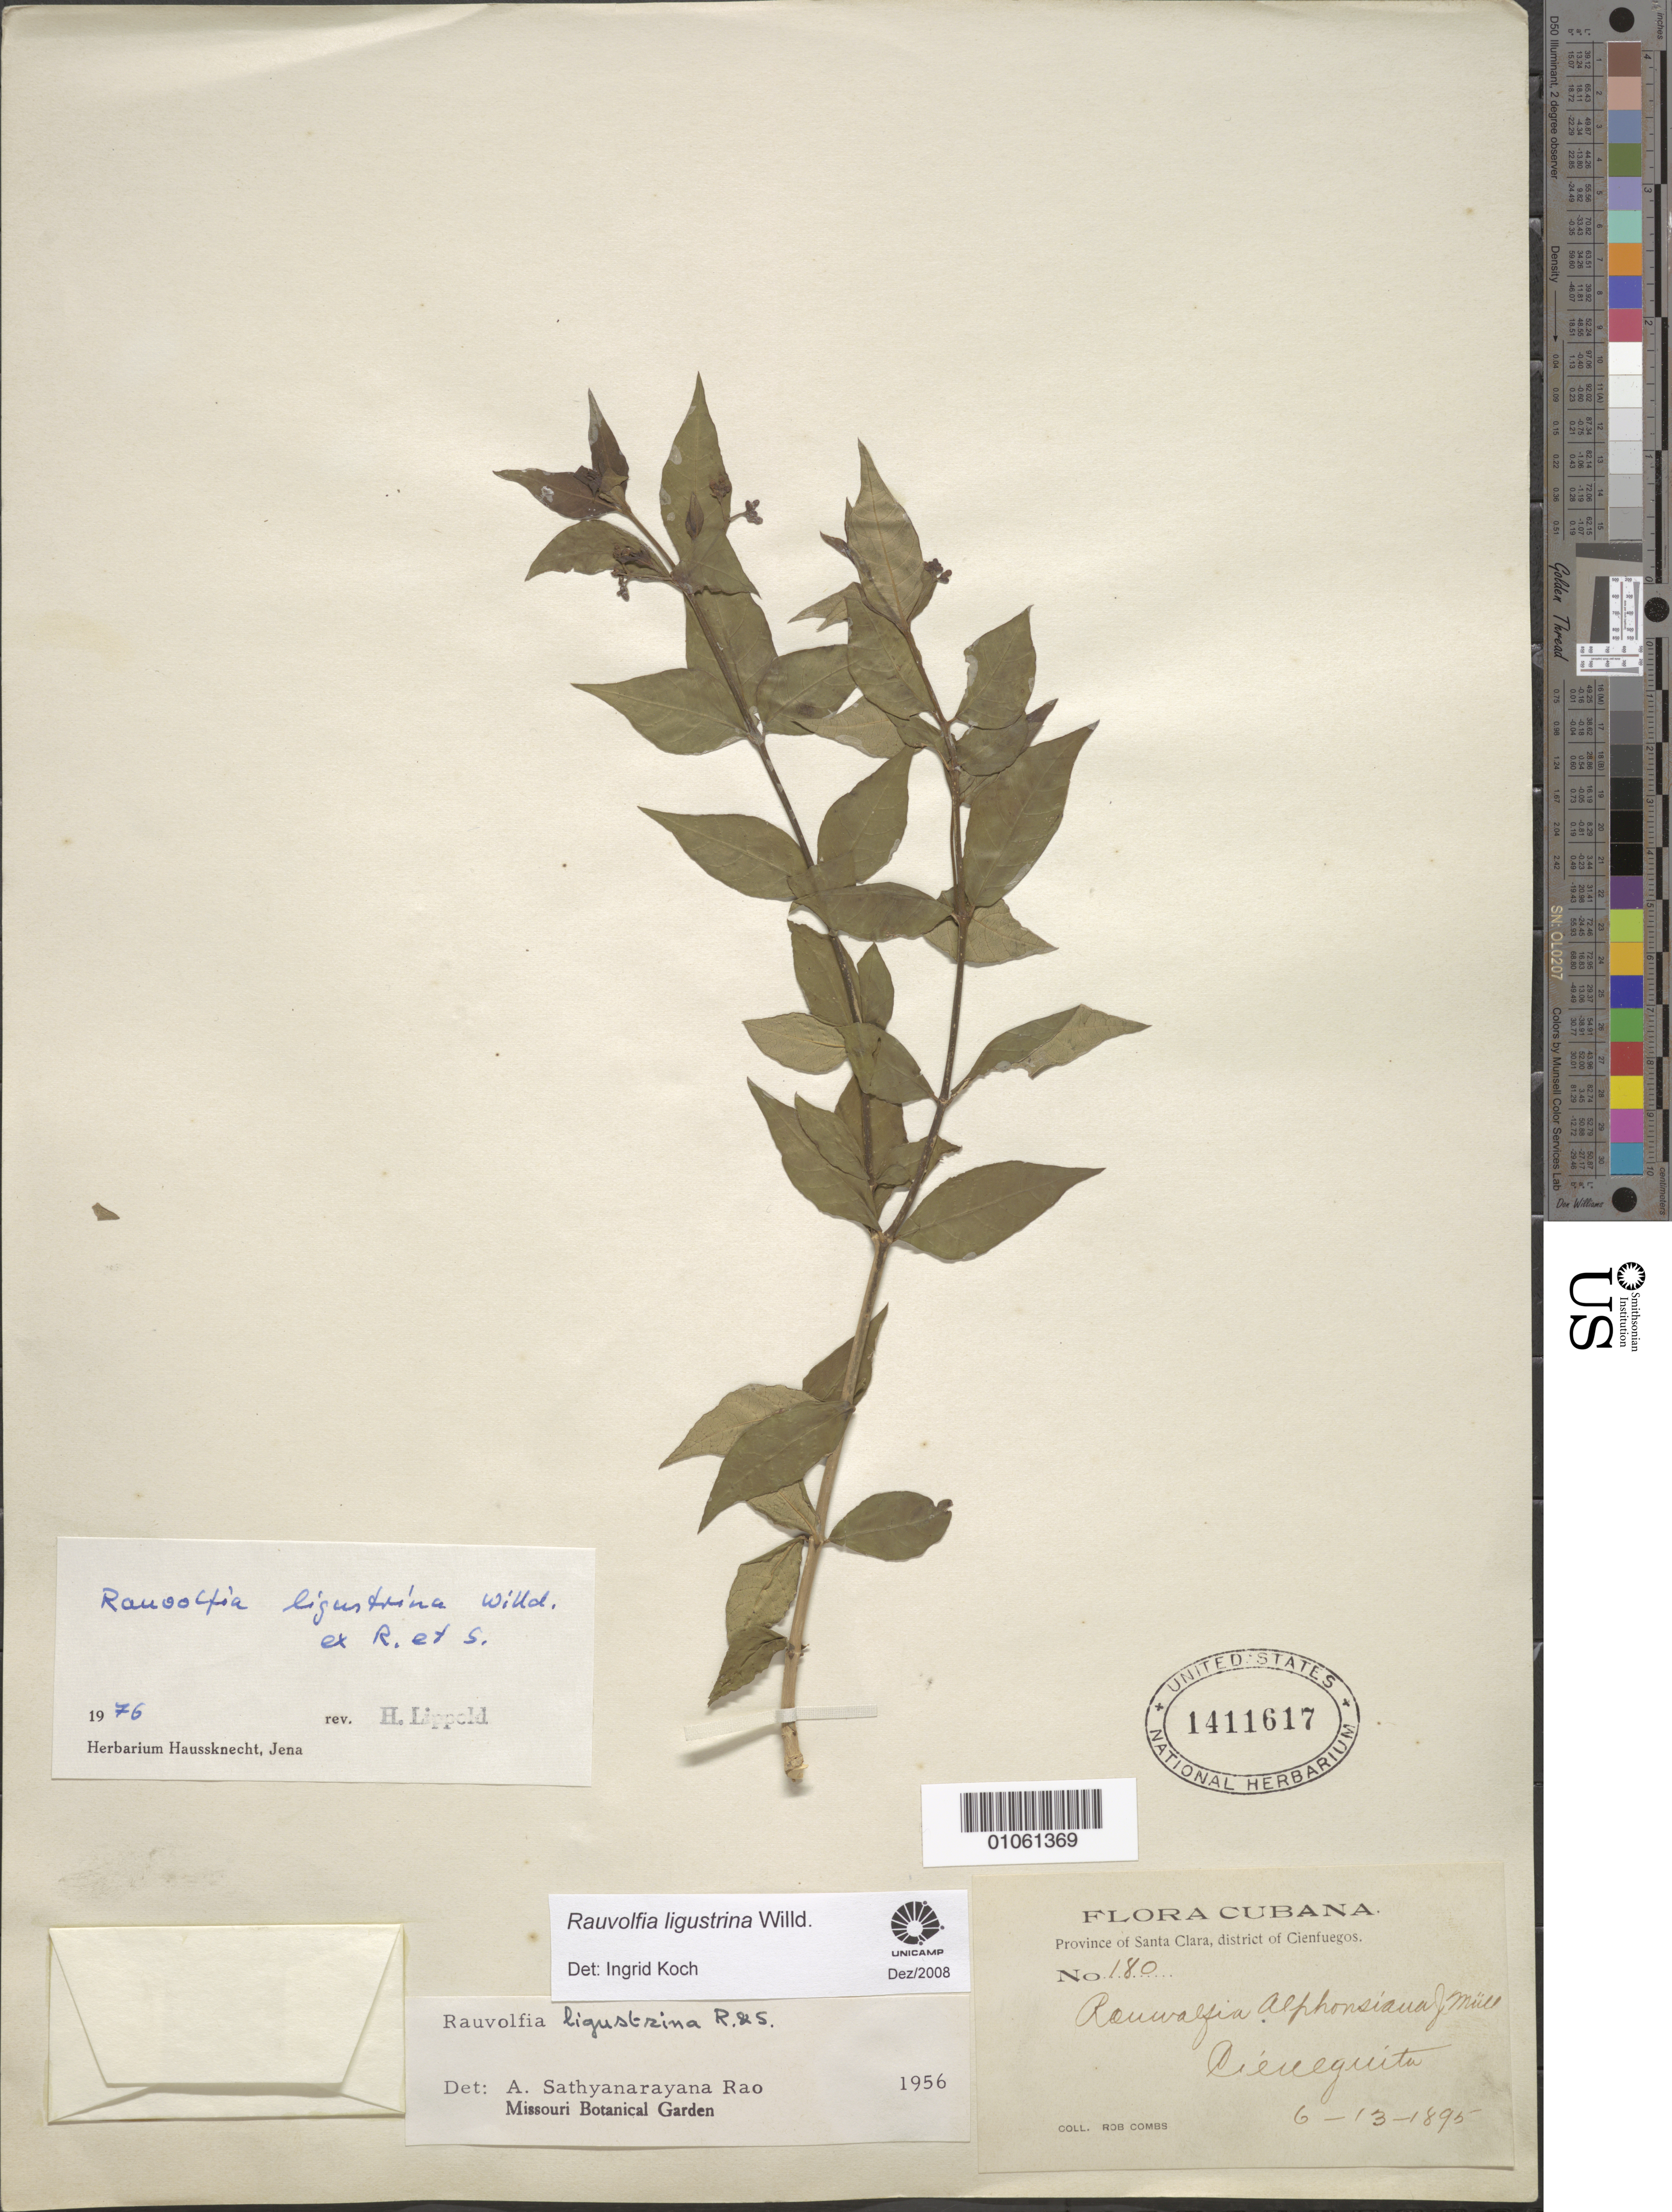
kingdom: Plantae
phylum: Tracheophyta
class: Magnoliopsida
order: Gentianales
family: Apocynaceae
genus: Rauvolfia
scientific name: Rauvolfia ligustrina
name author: Willd. ex Roem. & Schult.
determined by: Koch, I.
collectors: R. Combs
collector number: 180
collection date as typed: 13 Jun 1895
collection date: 1895-06-13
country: Cuba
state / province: Santa Clara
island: Cuba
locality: Cienfuegos, Cienequita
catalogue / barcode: US 1411617